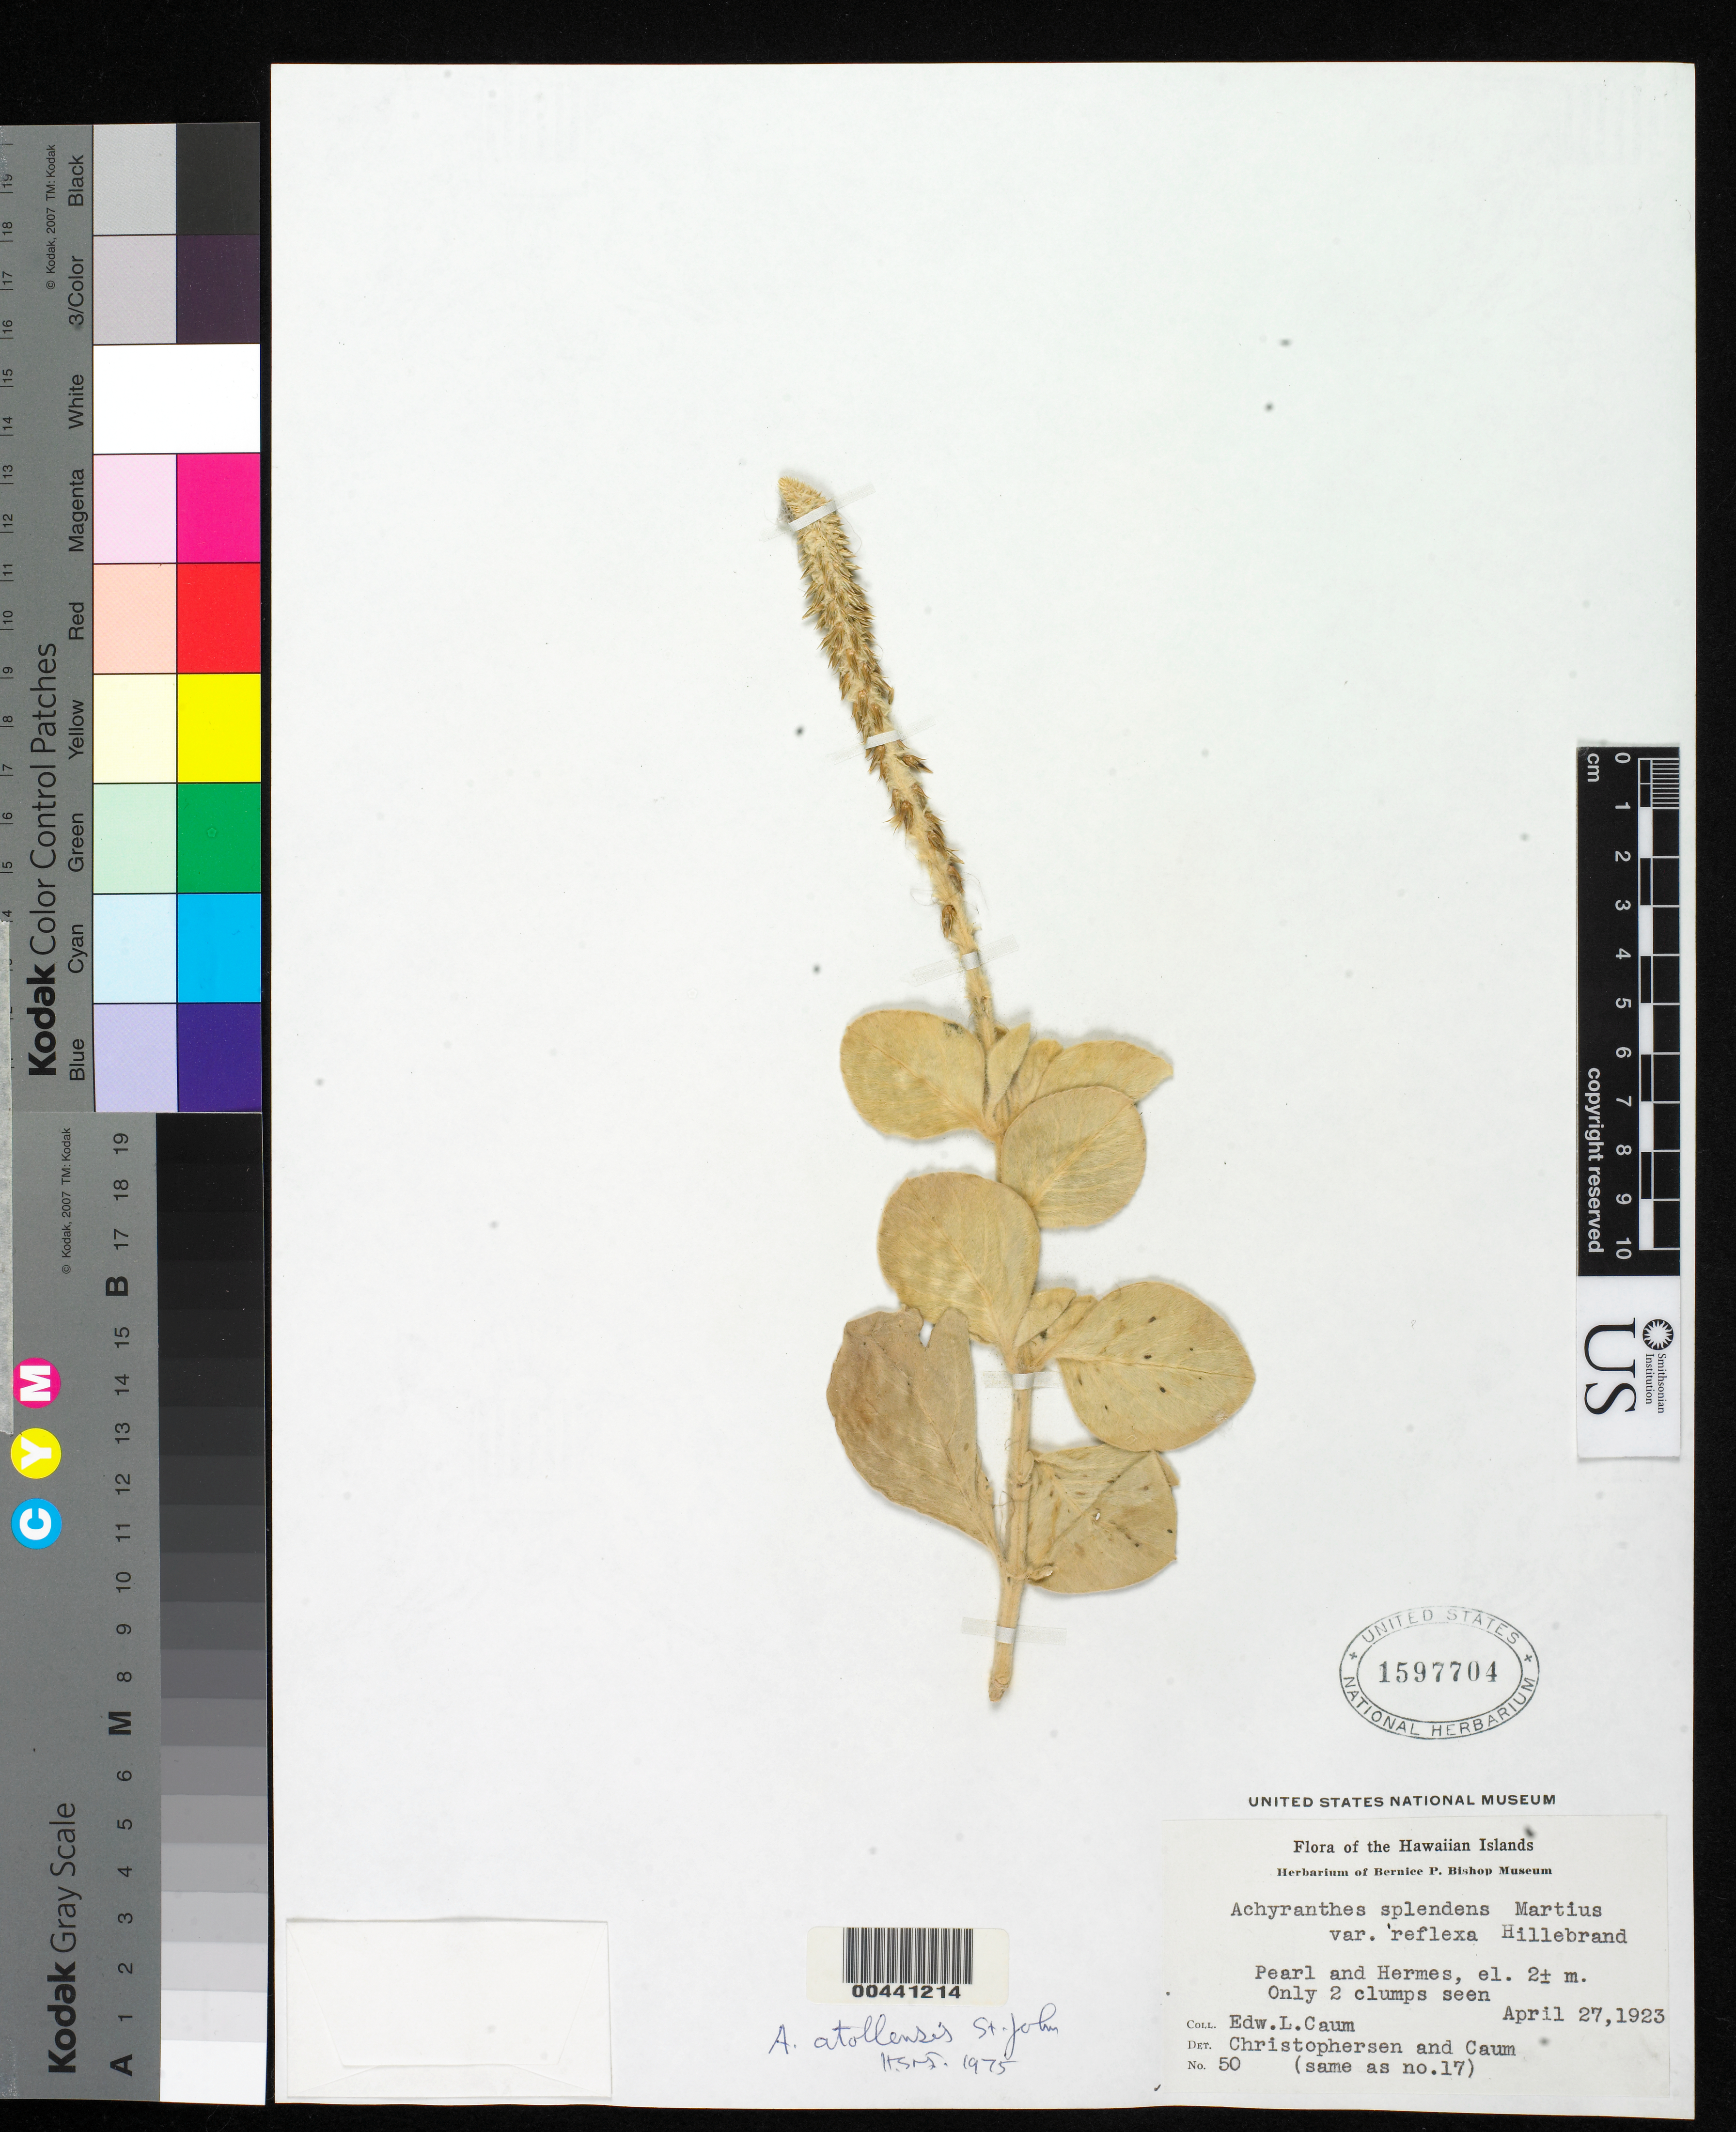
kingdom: Plantae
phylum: Tracheophyta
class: Magnoliopsida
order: Caryophyllales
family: Amaranthaceae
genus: Achyranthes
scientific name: Achyranthes atollensis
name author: H. St. John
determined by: St. John, H.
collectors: E. L. Caum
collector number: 50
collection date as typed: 27 Apr 1923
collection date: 1923-04-27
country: United States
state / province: Hawaii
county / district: Honolulu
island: Pearl and Hermes Atoll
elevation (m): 2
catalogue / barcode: US 1597704